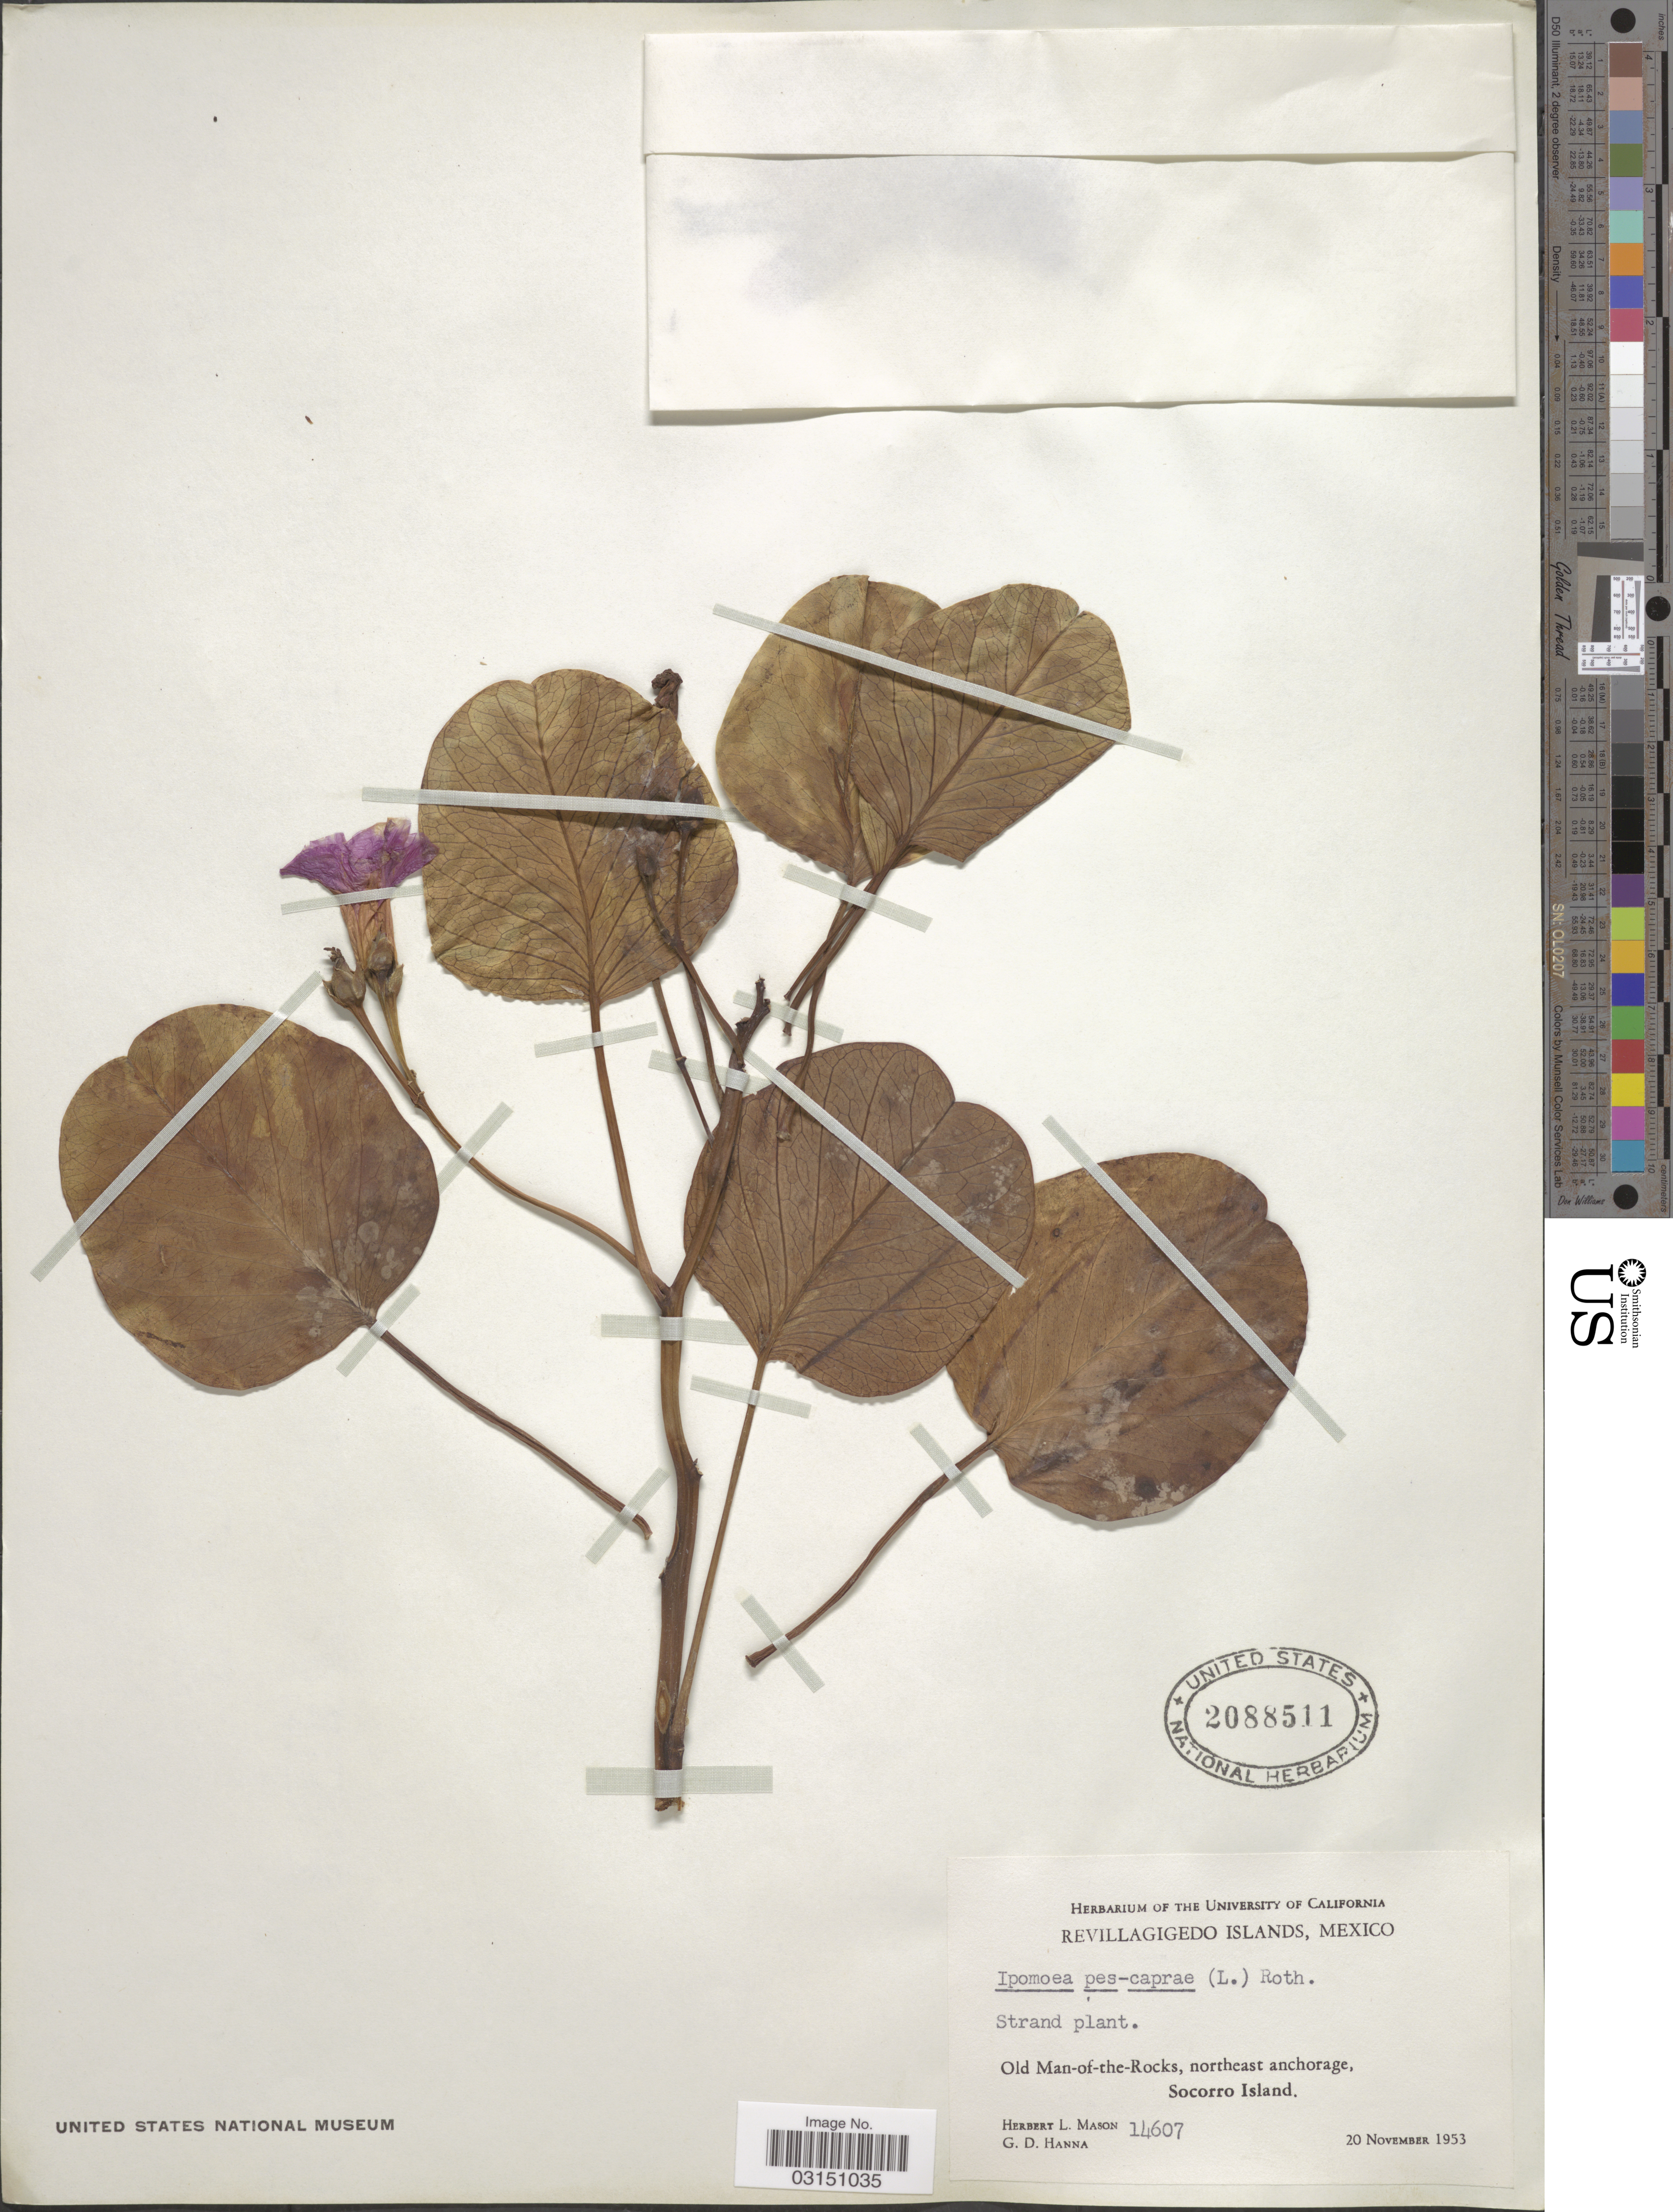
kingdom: Plantae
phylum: Tracheophyta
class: Magnoliopsida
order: Solanales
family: Convolvulaceae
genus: Ipomoea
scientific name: Ipomoea pes-caprae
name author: (L.) R. Br.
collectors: H. L. Mason & G. D. Hanna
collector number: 14607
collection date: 1953-11-20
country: Mexico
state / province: Colima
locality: Revillagigedo Islands. Old Man-of-the-Rocks, northeast anchorage, Socorro Island.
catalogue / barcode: US 2088511